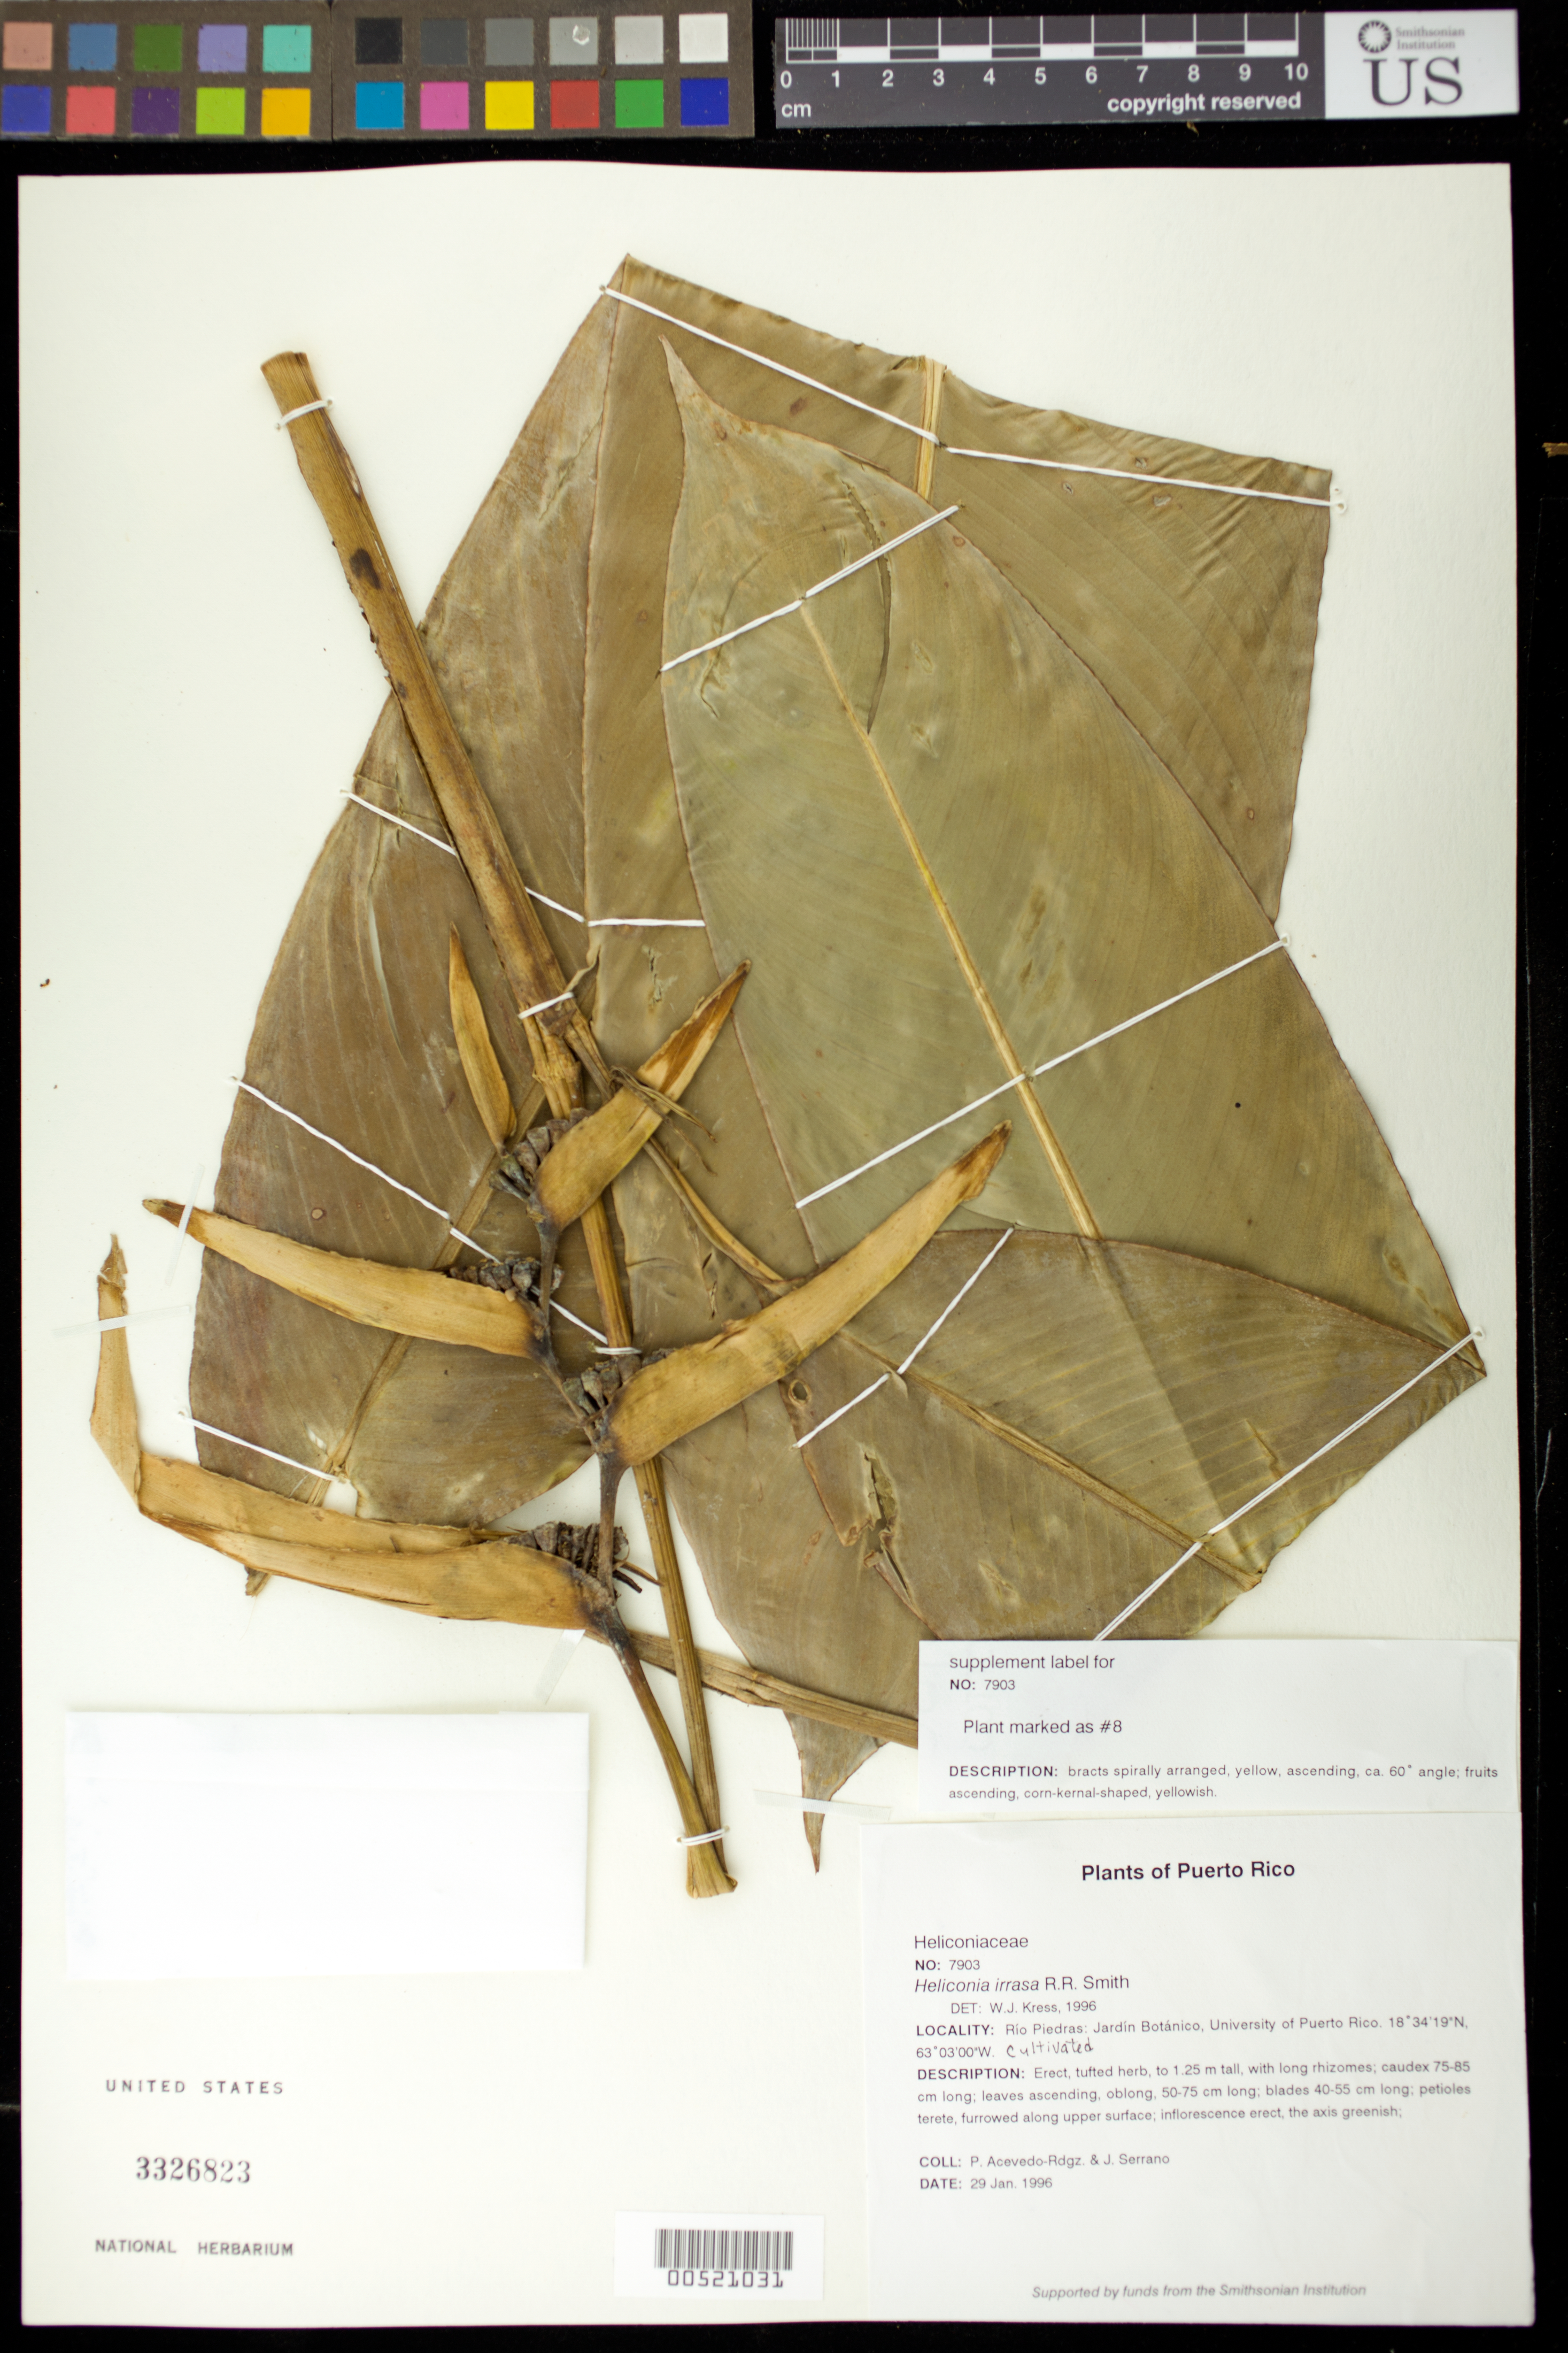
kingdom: Plantae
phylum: Tracheophyta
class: Liliopsida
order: Zingiberales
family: Heliconiaceae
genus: Heliconia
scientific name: Heliconia irrasa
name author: Lane ex R.R. Sm.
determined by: Kress, W. J., (US), Smithsonian Institution - National Museum of Natural History (UNITED STATES)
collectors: P. Acevedo-Rodr. & J. Serrano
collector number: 7903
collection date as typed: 29 Jan 1996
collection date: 1996-01-29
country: Puerto Rico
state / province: San Juan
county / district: Río Piedras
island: Puerto Rico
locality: Río Piedras: Jardín Botánico University of Puerto Rico.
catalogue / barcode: US 3326823